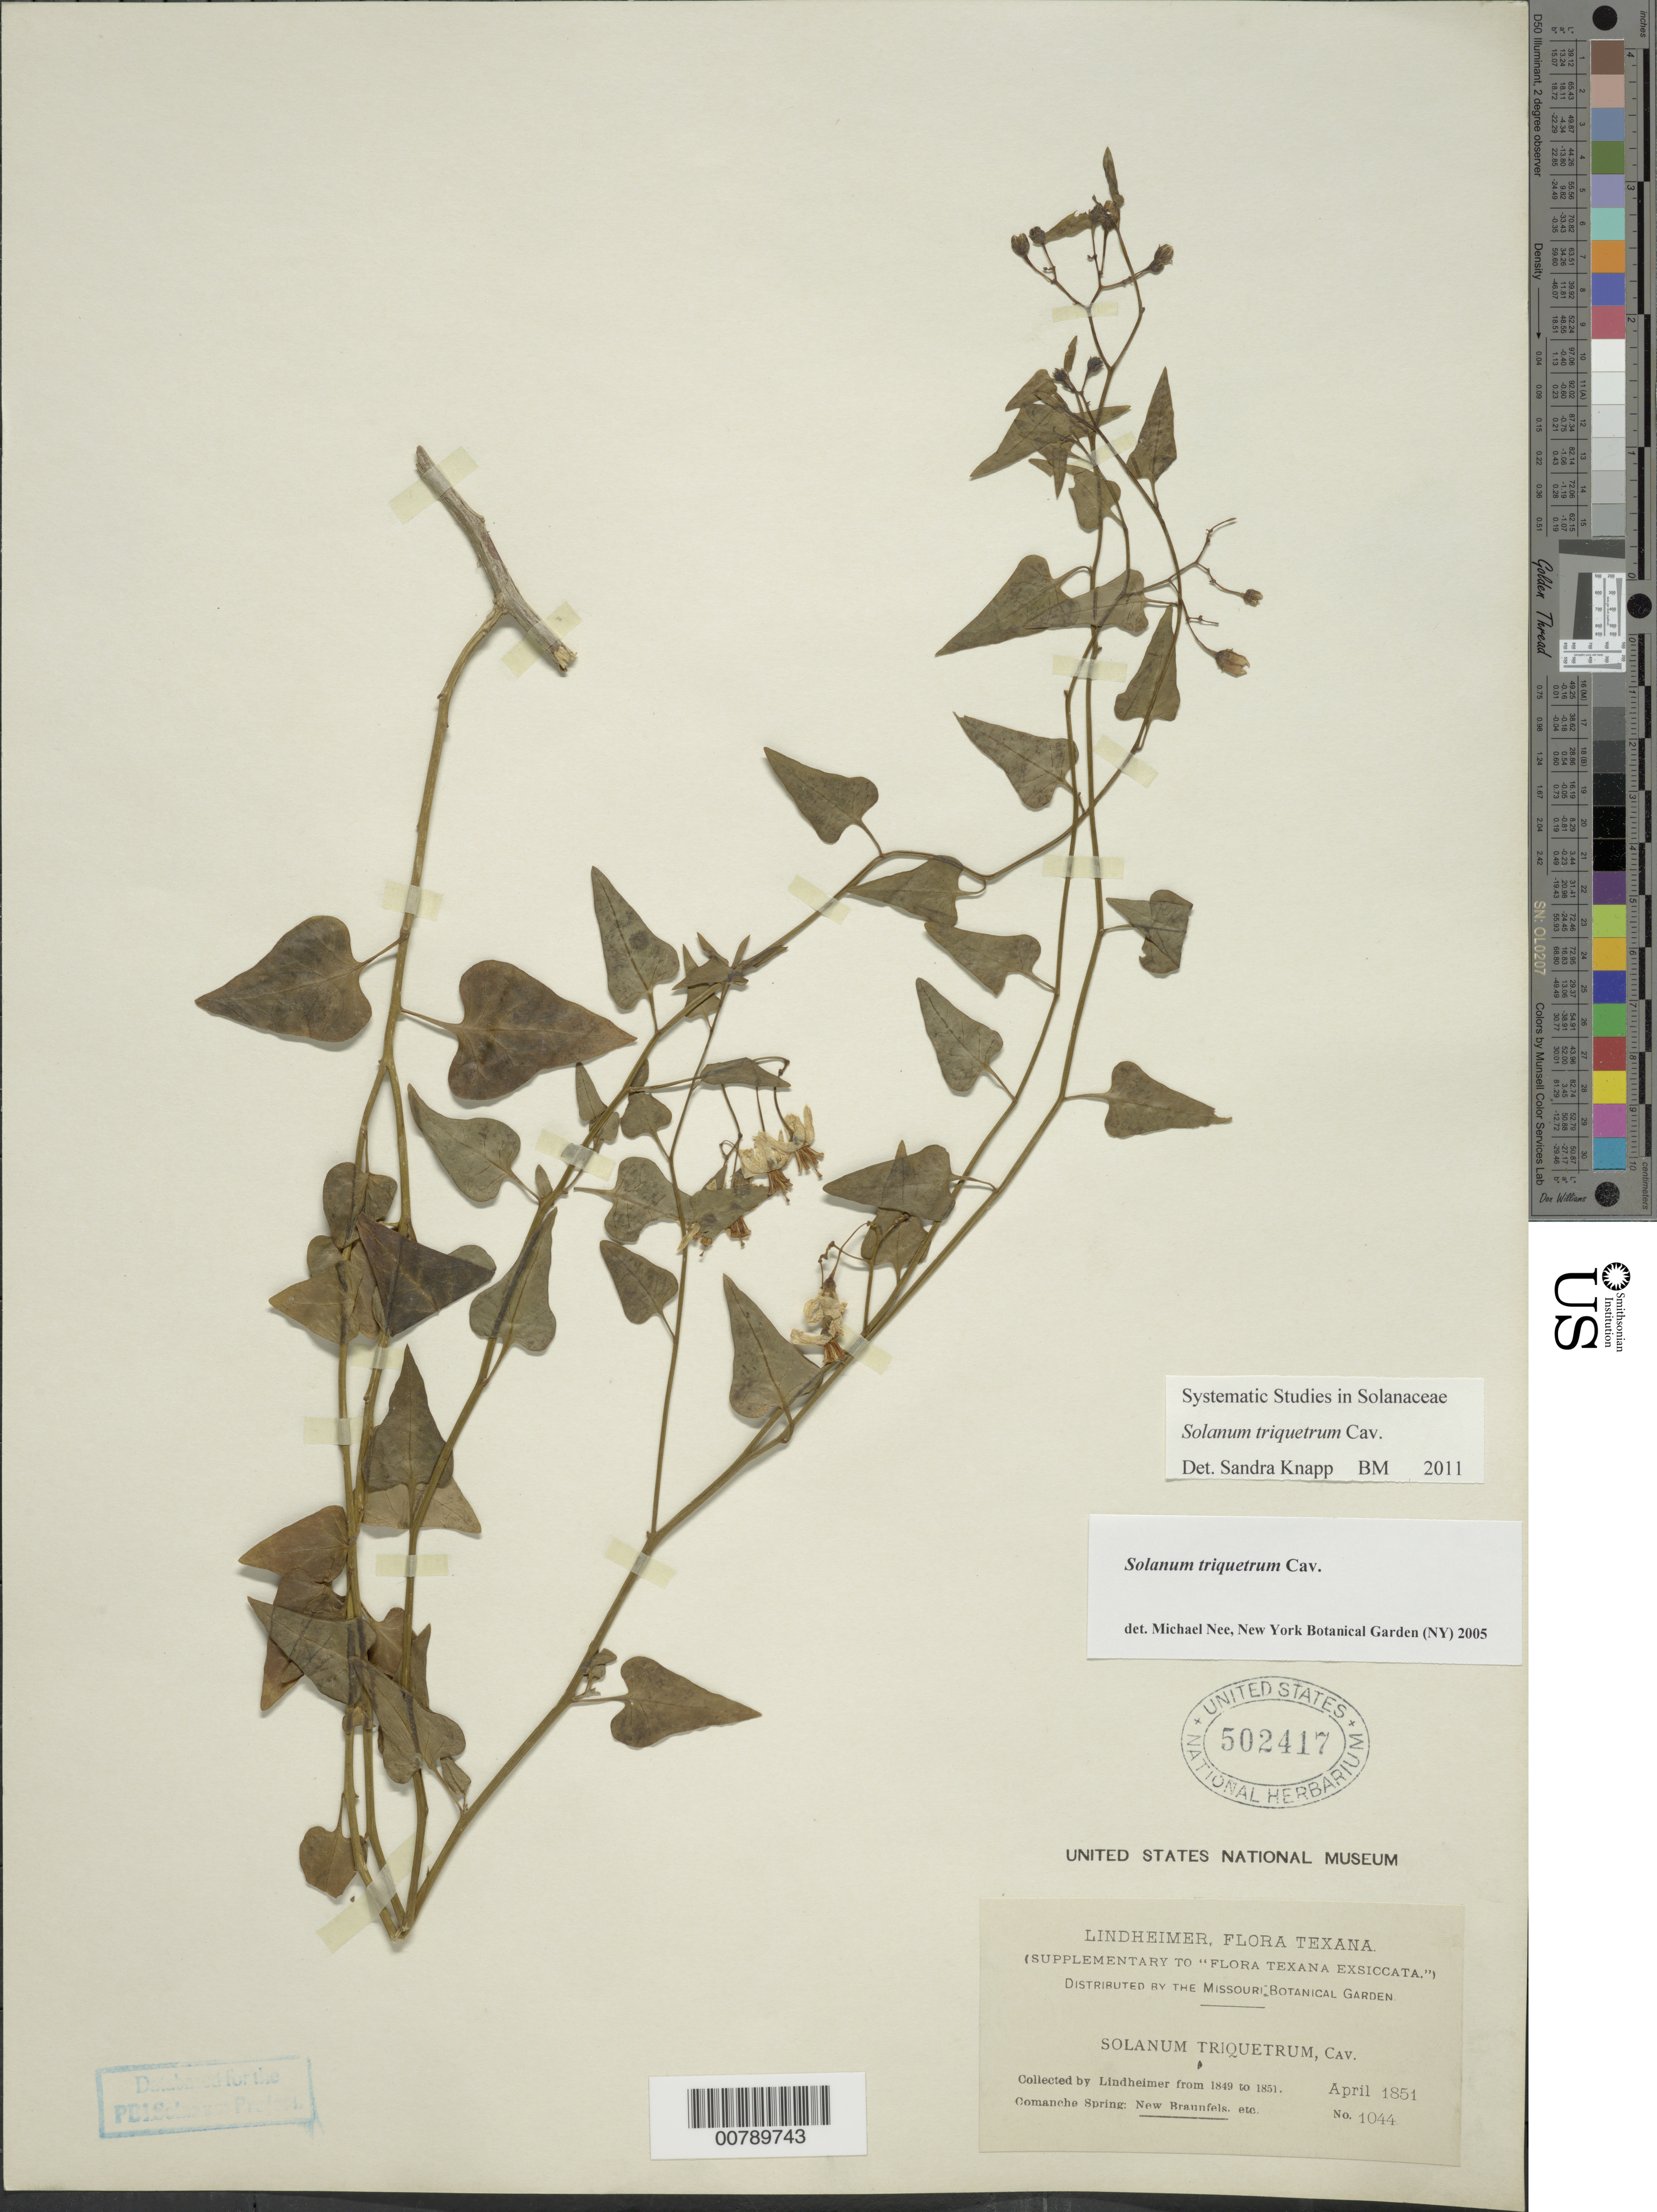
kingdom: Plantae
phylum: Tracheophyta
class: Magnoliopsida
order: Solanales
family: Solanaceae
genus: Solanum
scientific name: Solanum triquetrum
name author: Cav.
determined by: Knapp, S. D.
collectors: F. Lindheimer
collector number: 1044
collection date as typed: Apr 1851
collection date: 1851-04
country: United States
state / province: Texas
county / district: Comal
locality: New Braunfels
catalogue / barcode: US 502417